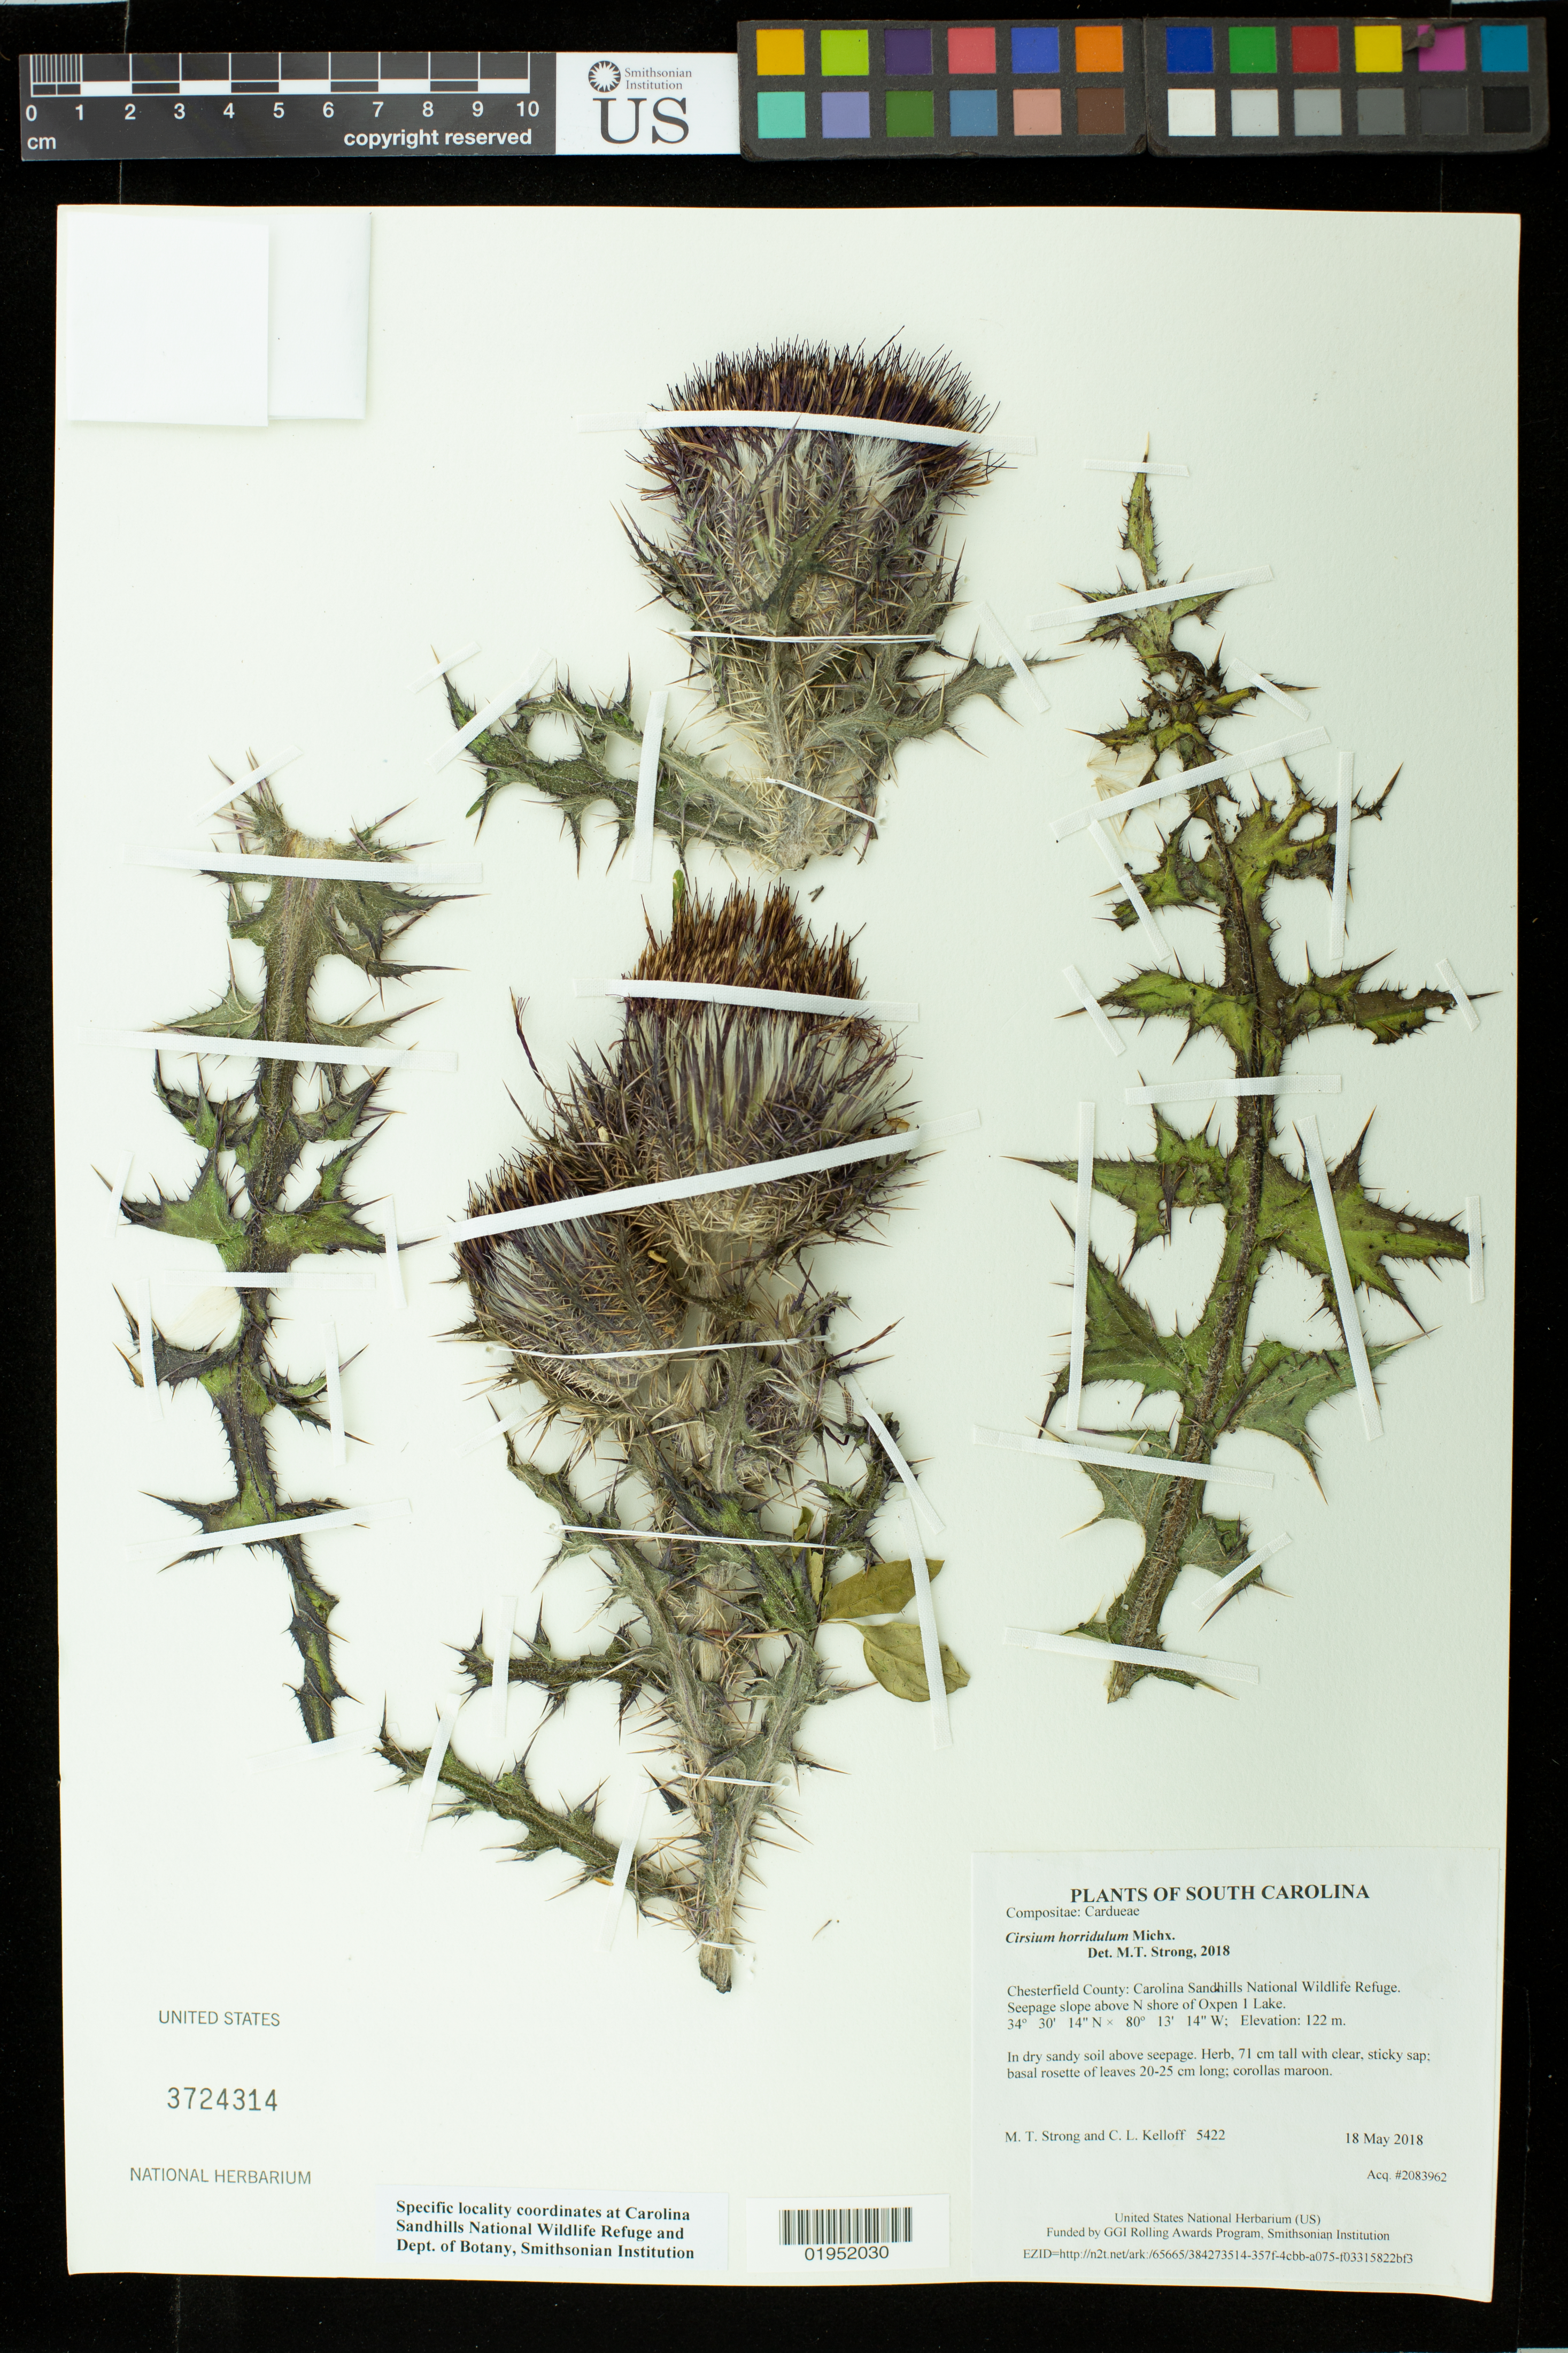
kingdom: Plantae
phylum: Tracheophyta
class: Magnoliopsida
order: Asterales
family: Asteraceae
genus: Cirsium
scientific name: Cirsium horridulum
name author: Michx.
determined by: Strong, Mark T., (BOT), Smithsonian Institution - National Museum of Natural History (UNITED STATES)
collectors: M. T. Strong & C. L. Kelloff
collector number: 5422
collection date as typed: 18 May 2018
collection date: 2018-05-18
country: United States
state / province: South Carolina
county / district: Chesterfield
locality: Carolina Sandhills National Wildlife Refuge. Seepage slope above N shore of Oxpen 1 Lake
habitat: In dry sandy soil above seepage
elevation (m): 122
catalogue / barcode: US 3724314